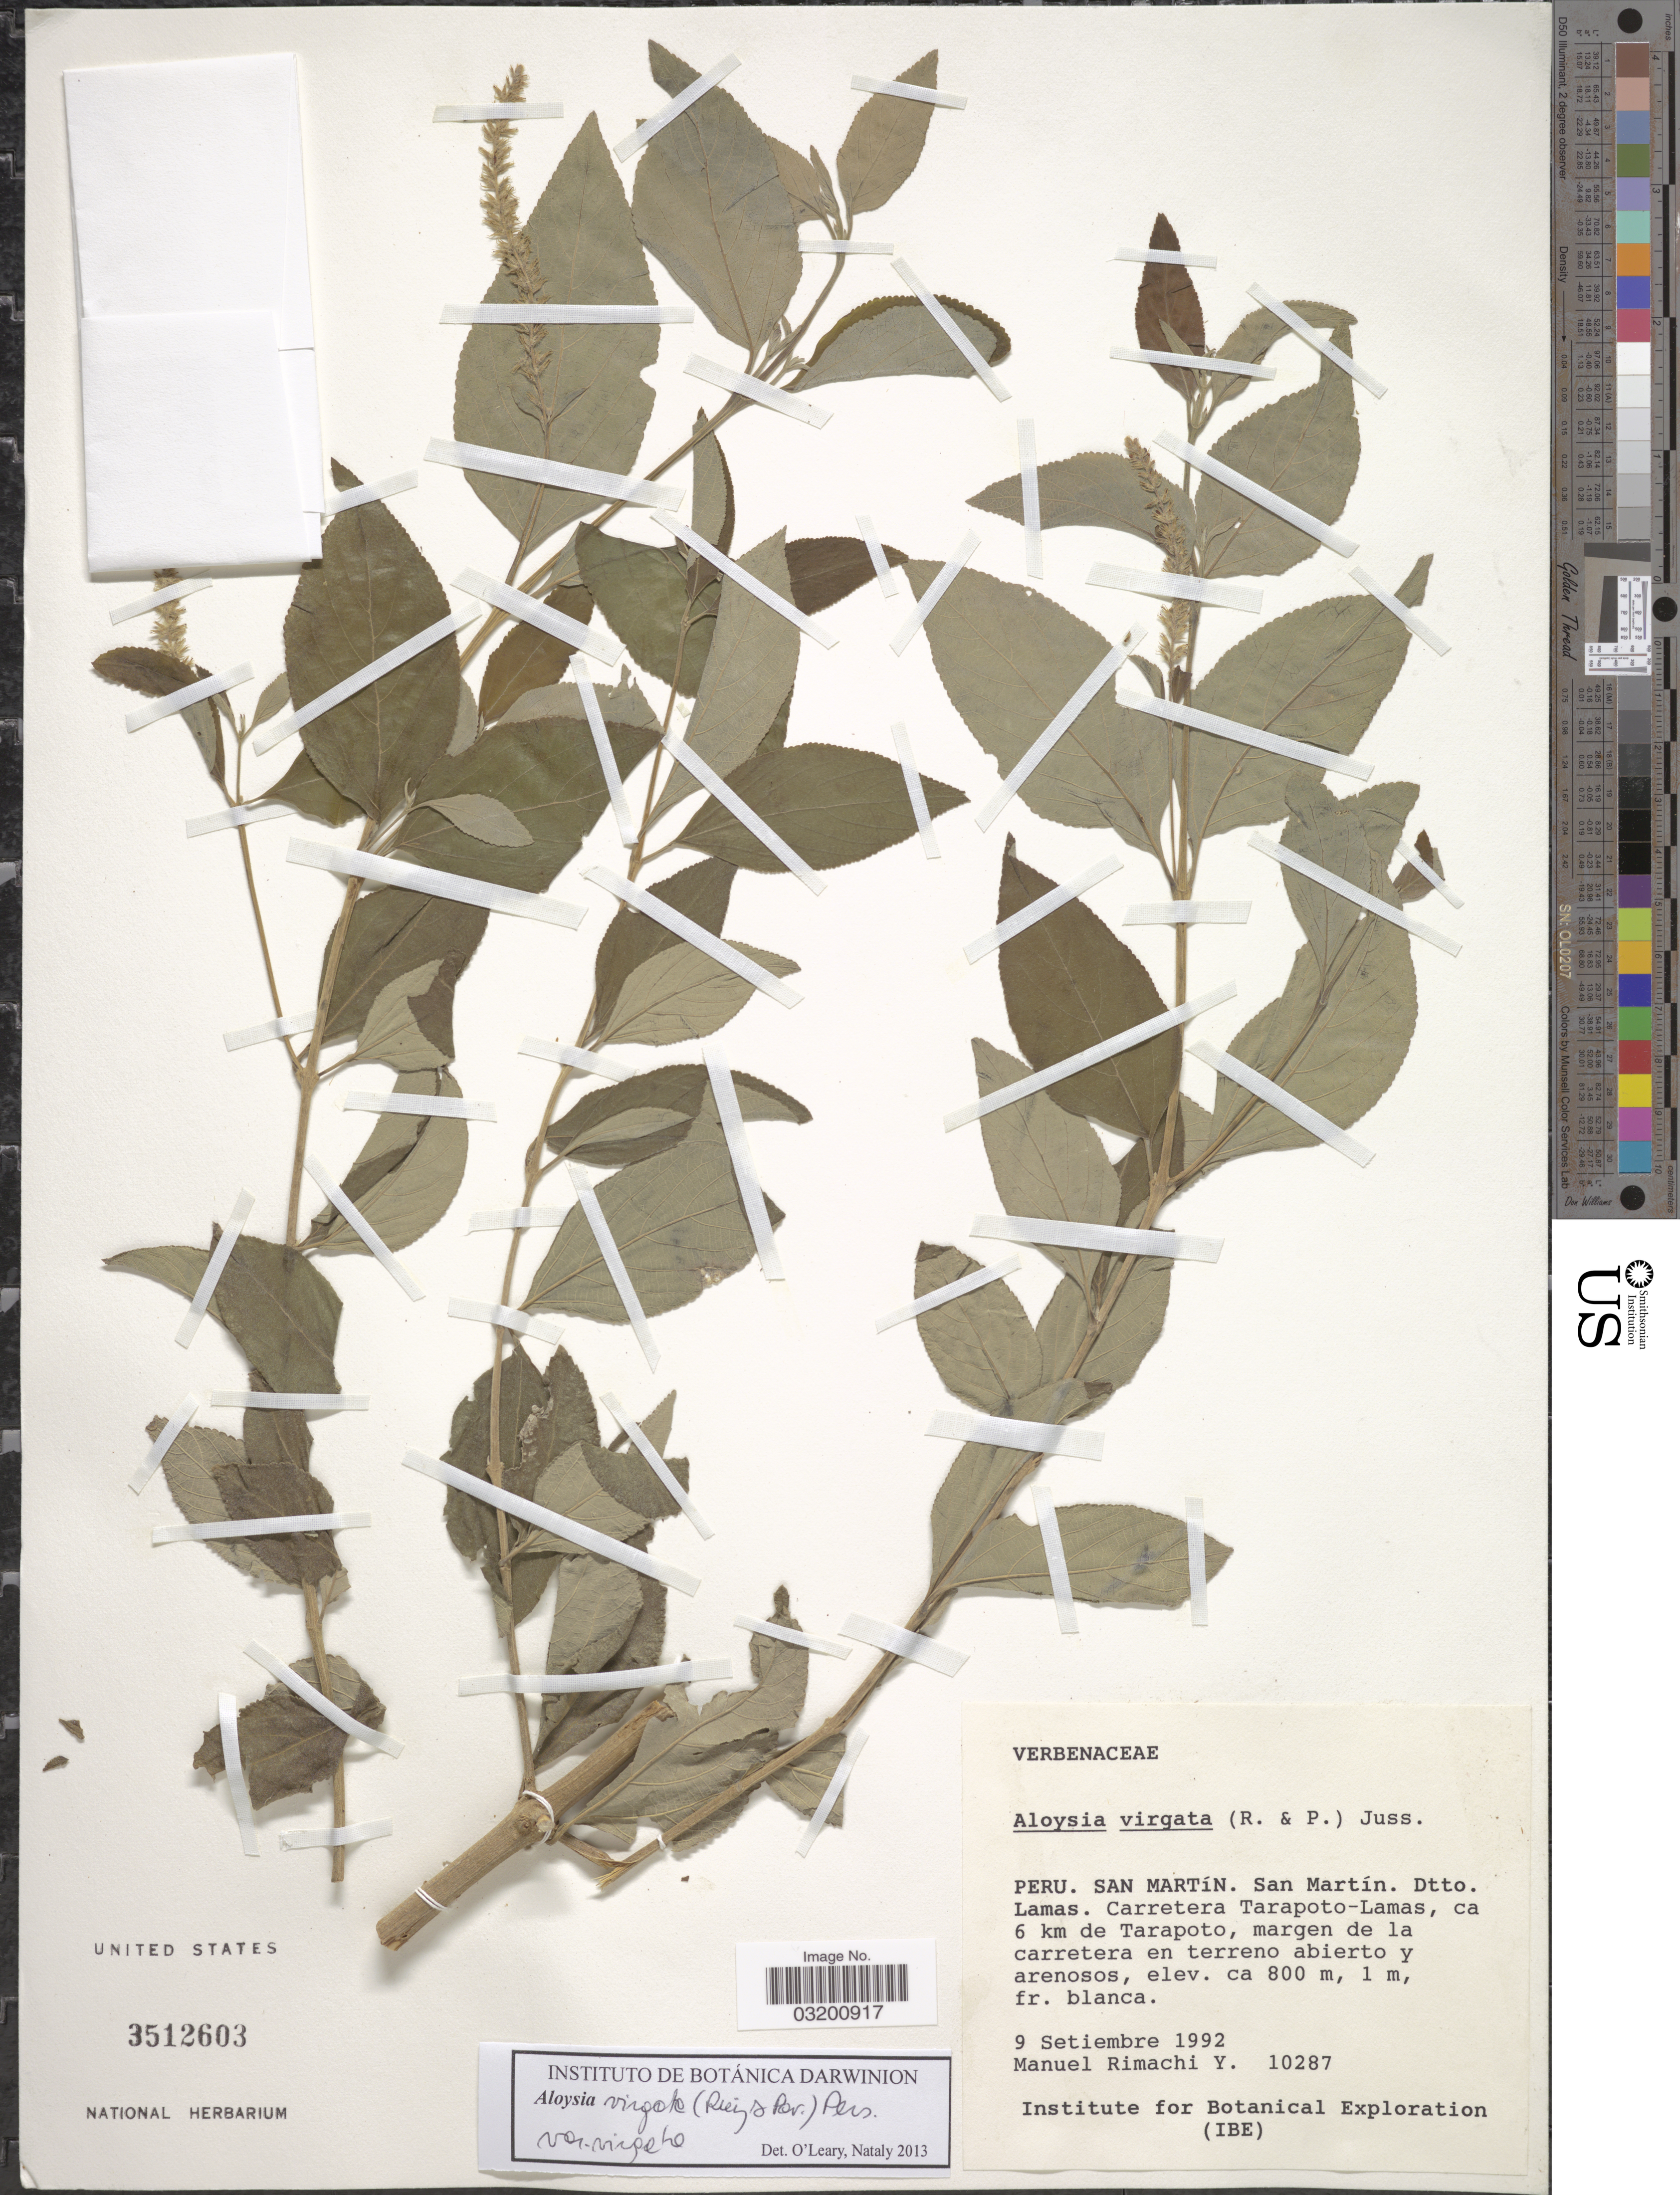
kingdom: Plantae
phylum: Tracheophyta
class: Magnoliopsida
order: Lamiales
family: Verbenaceae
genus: Aloysia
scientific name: Aloysia virgata var. virgata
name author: (Ruiz & Pav.) Juss.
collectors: M. Rimachi Y.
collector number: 10287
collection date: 1992-09-09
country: Peru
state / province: San Martín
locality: San Martín. Dtto. Lamas. Carretera Tarapoto-Lamas, ca 6 km de Tarapoto, margen de la carretera en terreno abierto y arenosos.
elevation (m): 800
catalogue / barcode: US 3512603